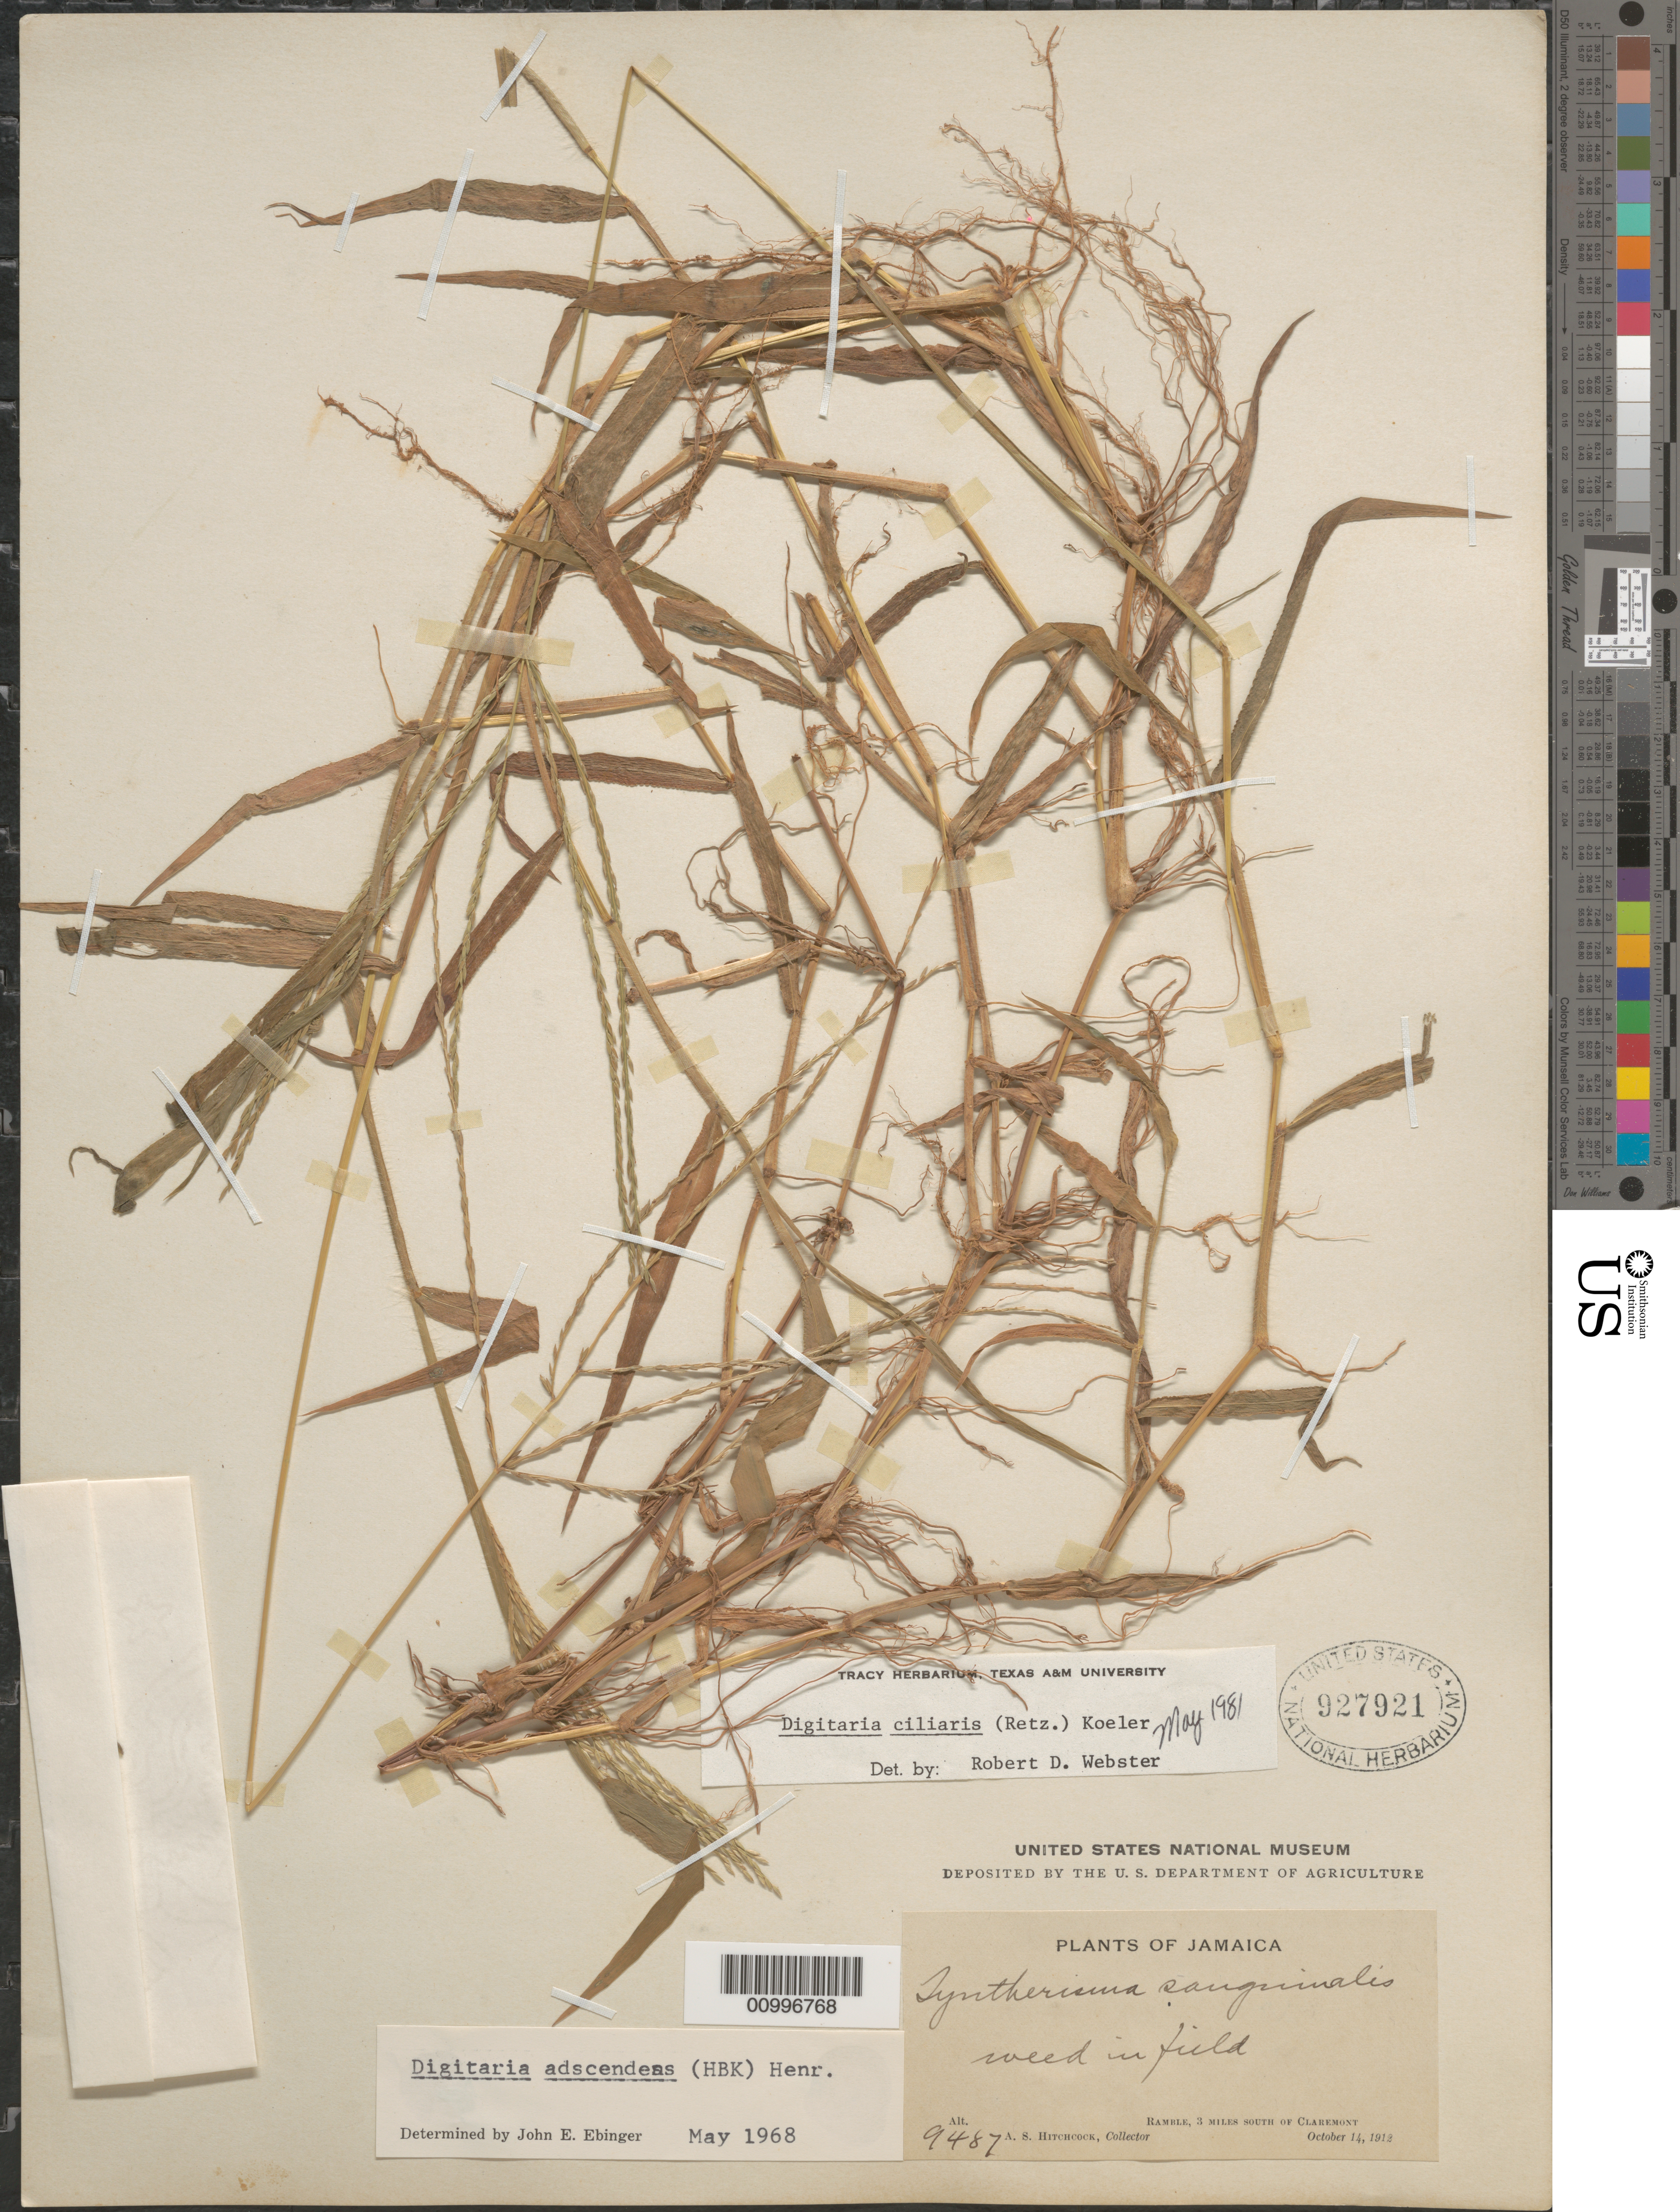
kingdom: Plantae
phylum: Tracheophyta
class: Liliopsida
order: Poales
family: Poaceae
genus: Digitaria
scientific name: Digitaria ciliaris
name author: (Retz.) Koeler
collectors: A. S. Hitchcock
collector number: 9487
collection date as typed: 14 Oct 1912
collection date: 1912-10-14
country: Jamaica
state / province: Saint Catherine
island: Jamaica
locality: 3 miles south of Claremont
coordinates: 0 N, 0 E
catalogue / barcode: US 927921